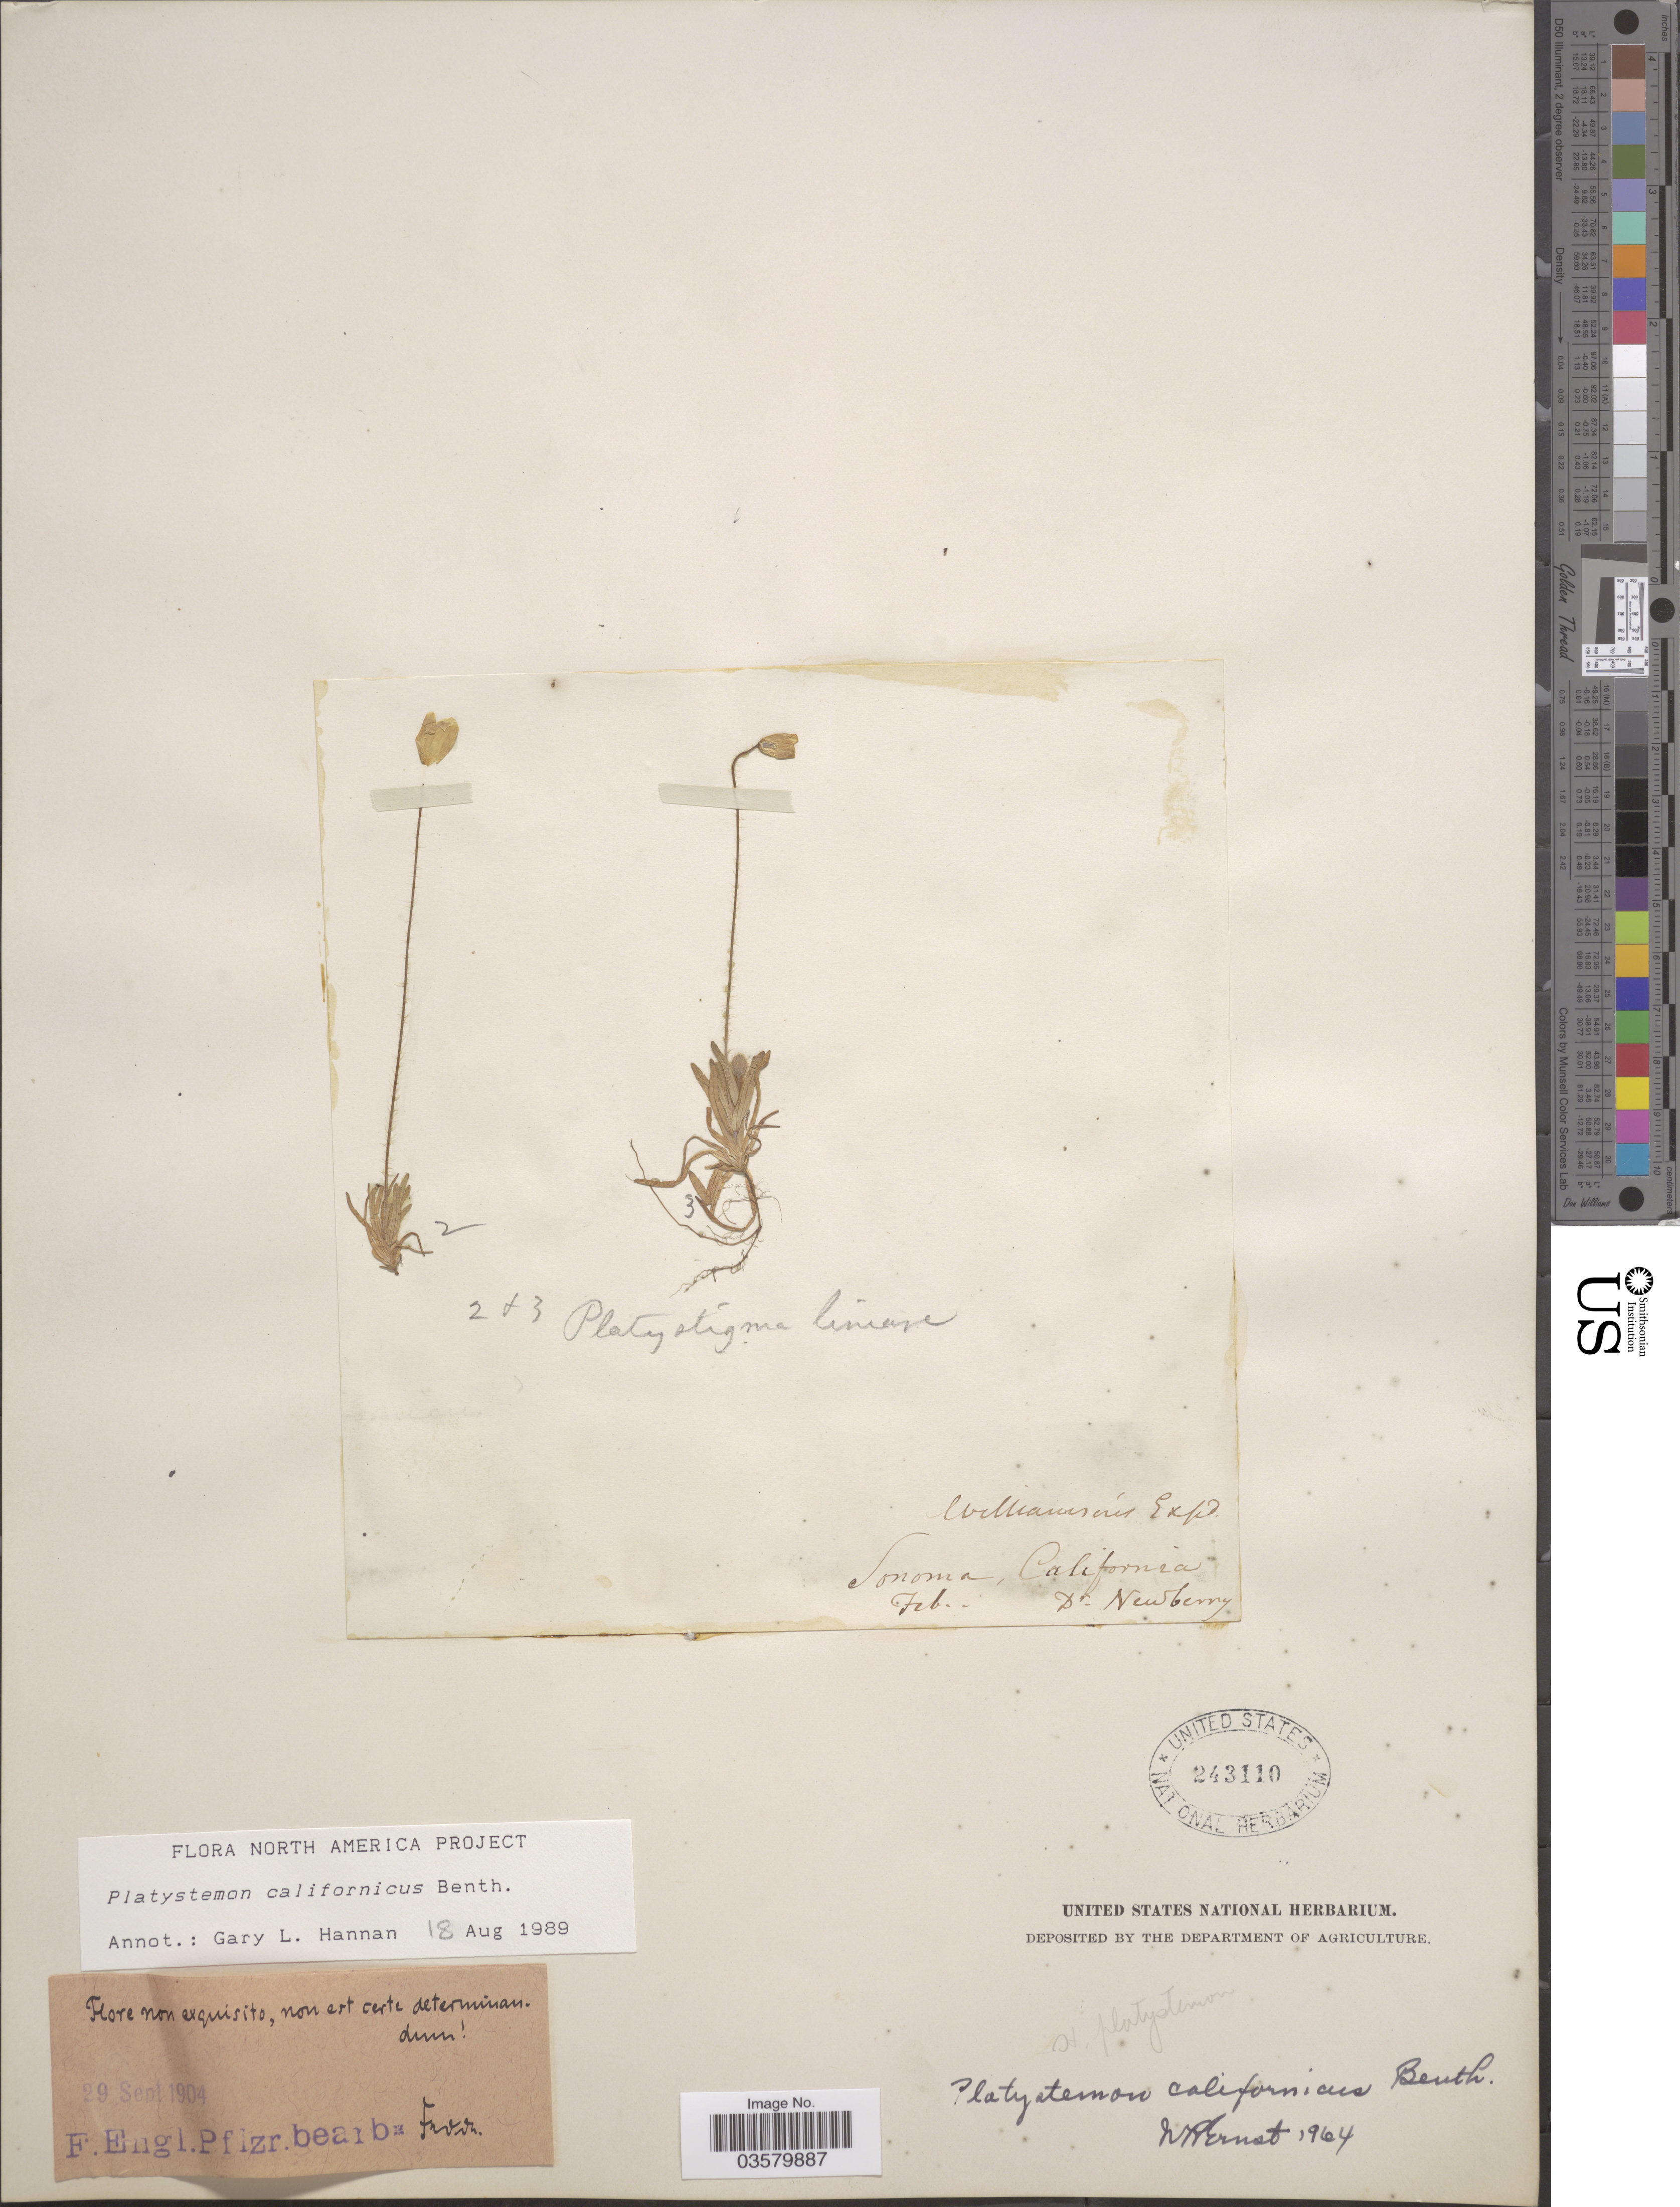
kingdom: Plantae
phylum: Tracheophyta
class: Magnoliopsida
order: Ranunculales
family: Papaveraceae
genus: Platystemon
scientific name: Platystemon californicus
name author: Benth.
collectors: -. Newberry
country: United States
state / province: California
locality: Sonoma.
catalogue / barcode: US 243110